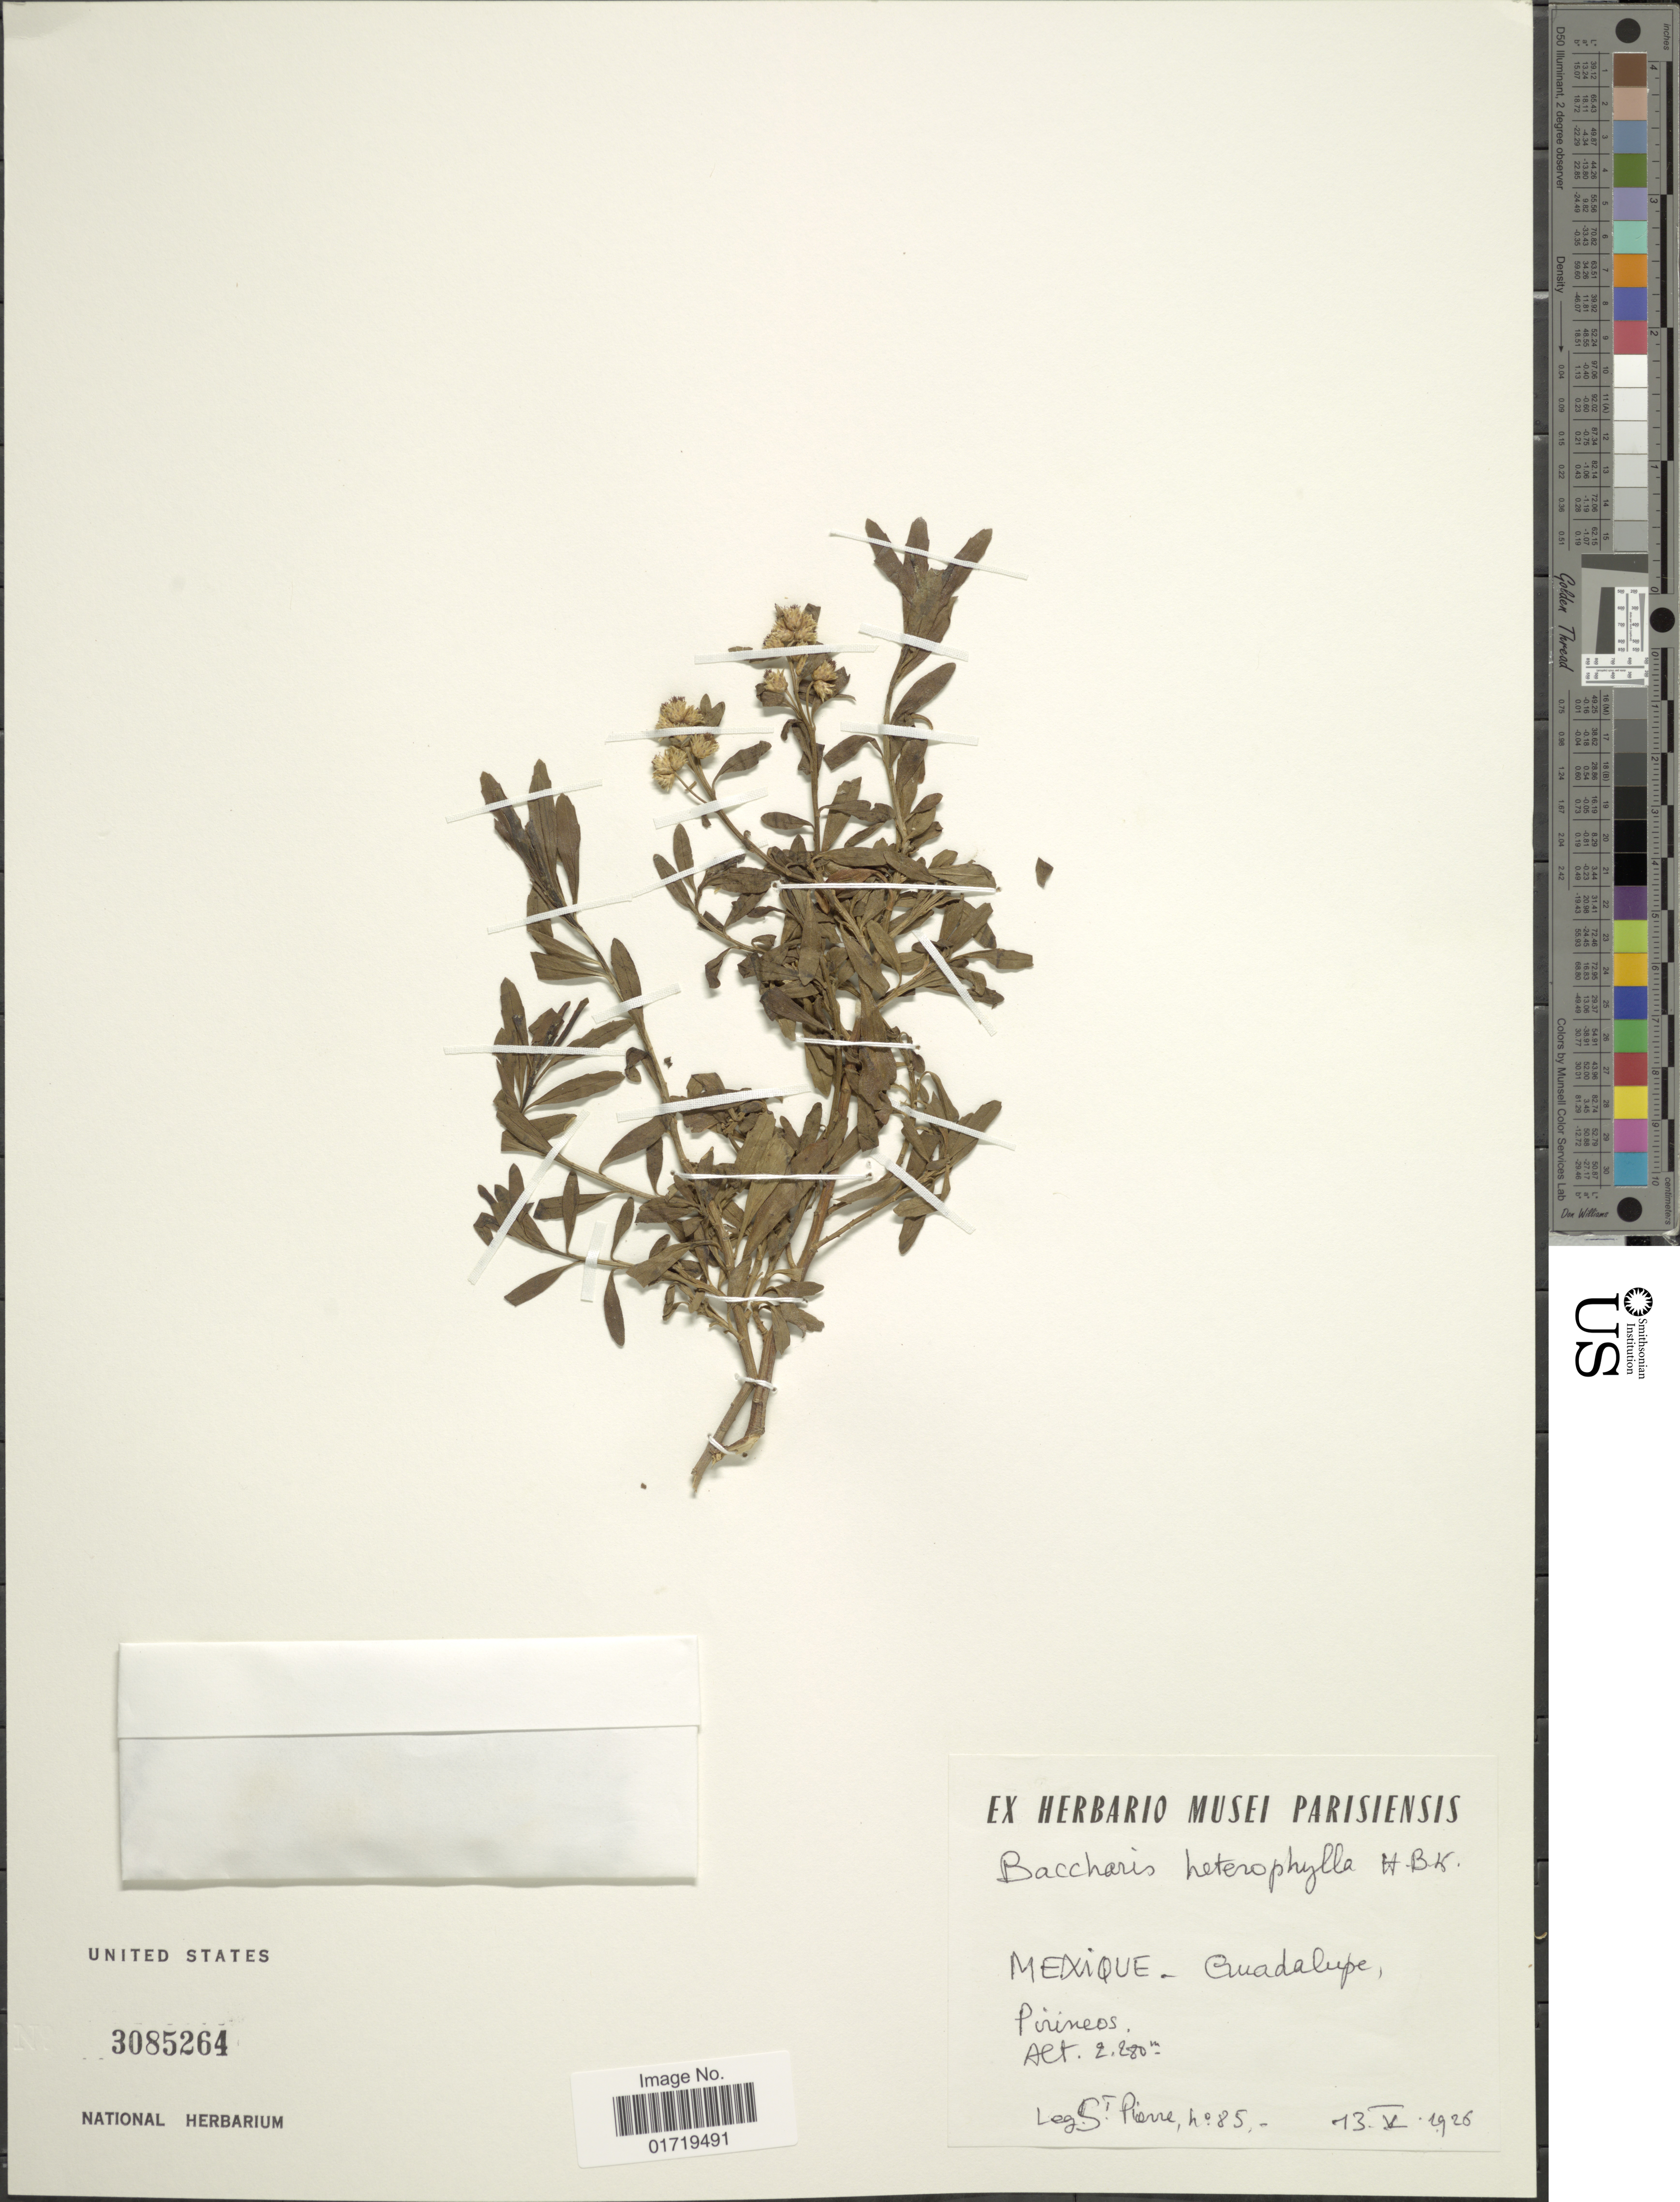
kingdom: Plantae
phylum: Tracheophyta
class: Magnoliopsida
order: Asterales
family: Asteraceae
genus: Baccharis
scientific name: Baccharis heterophylla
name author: Kunth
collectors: M. St. Pierre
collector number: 85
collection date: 1926-05-13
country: Mexico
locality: Guadelupe, Pirineos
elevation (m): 2280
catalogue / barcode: US 3085264